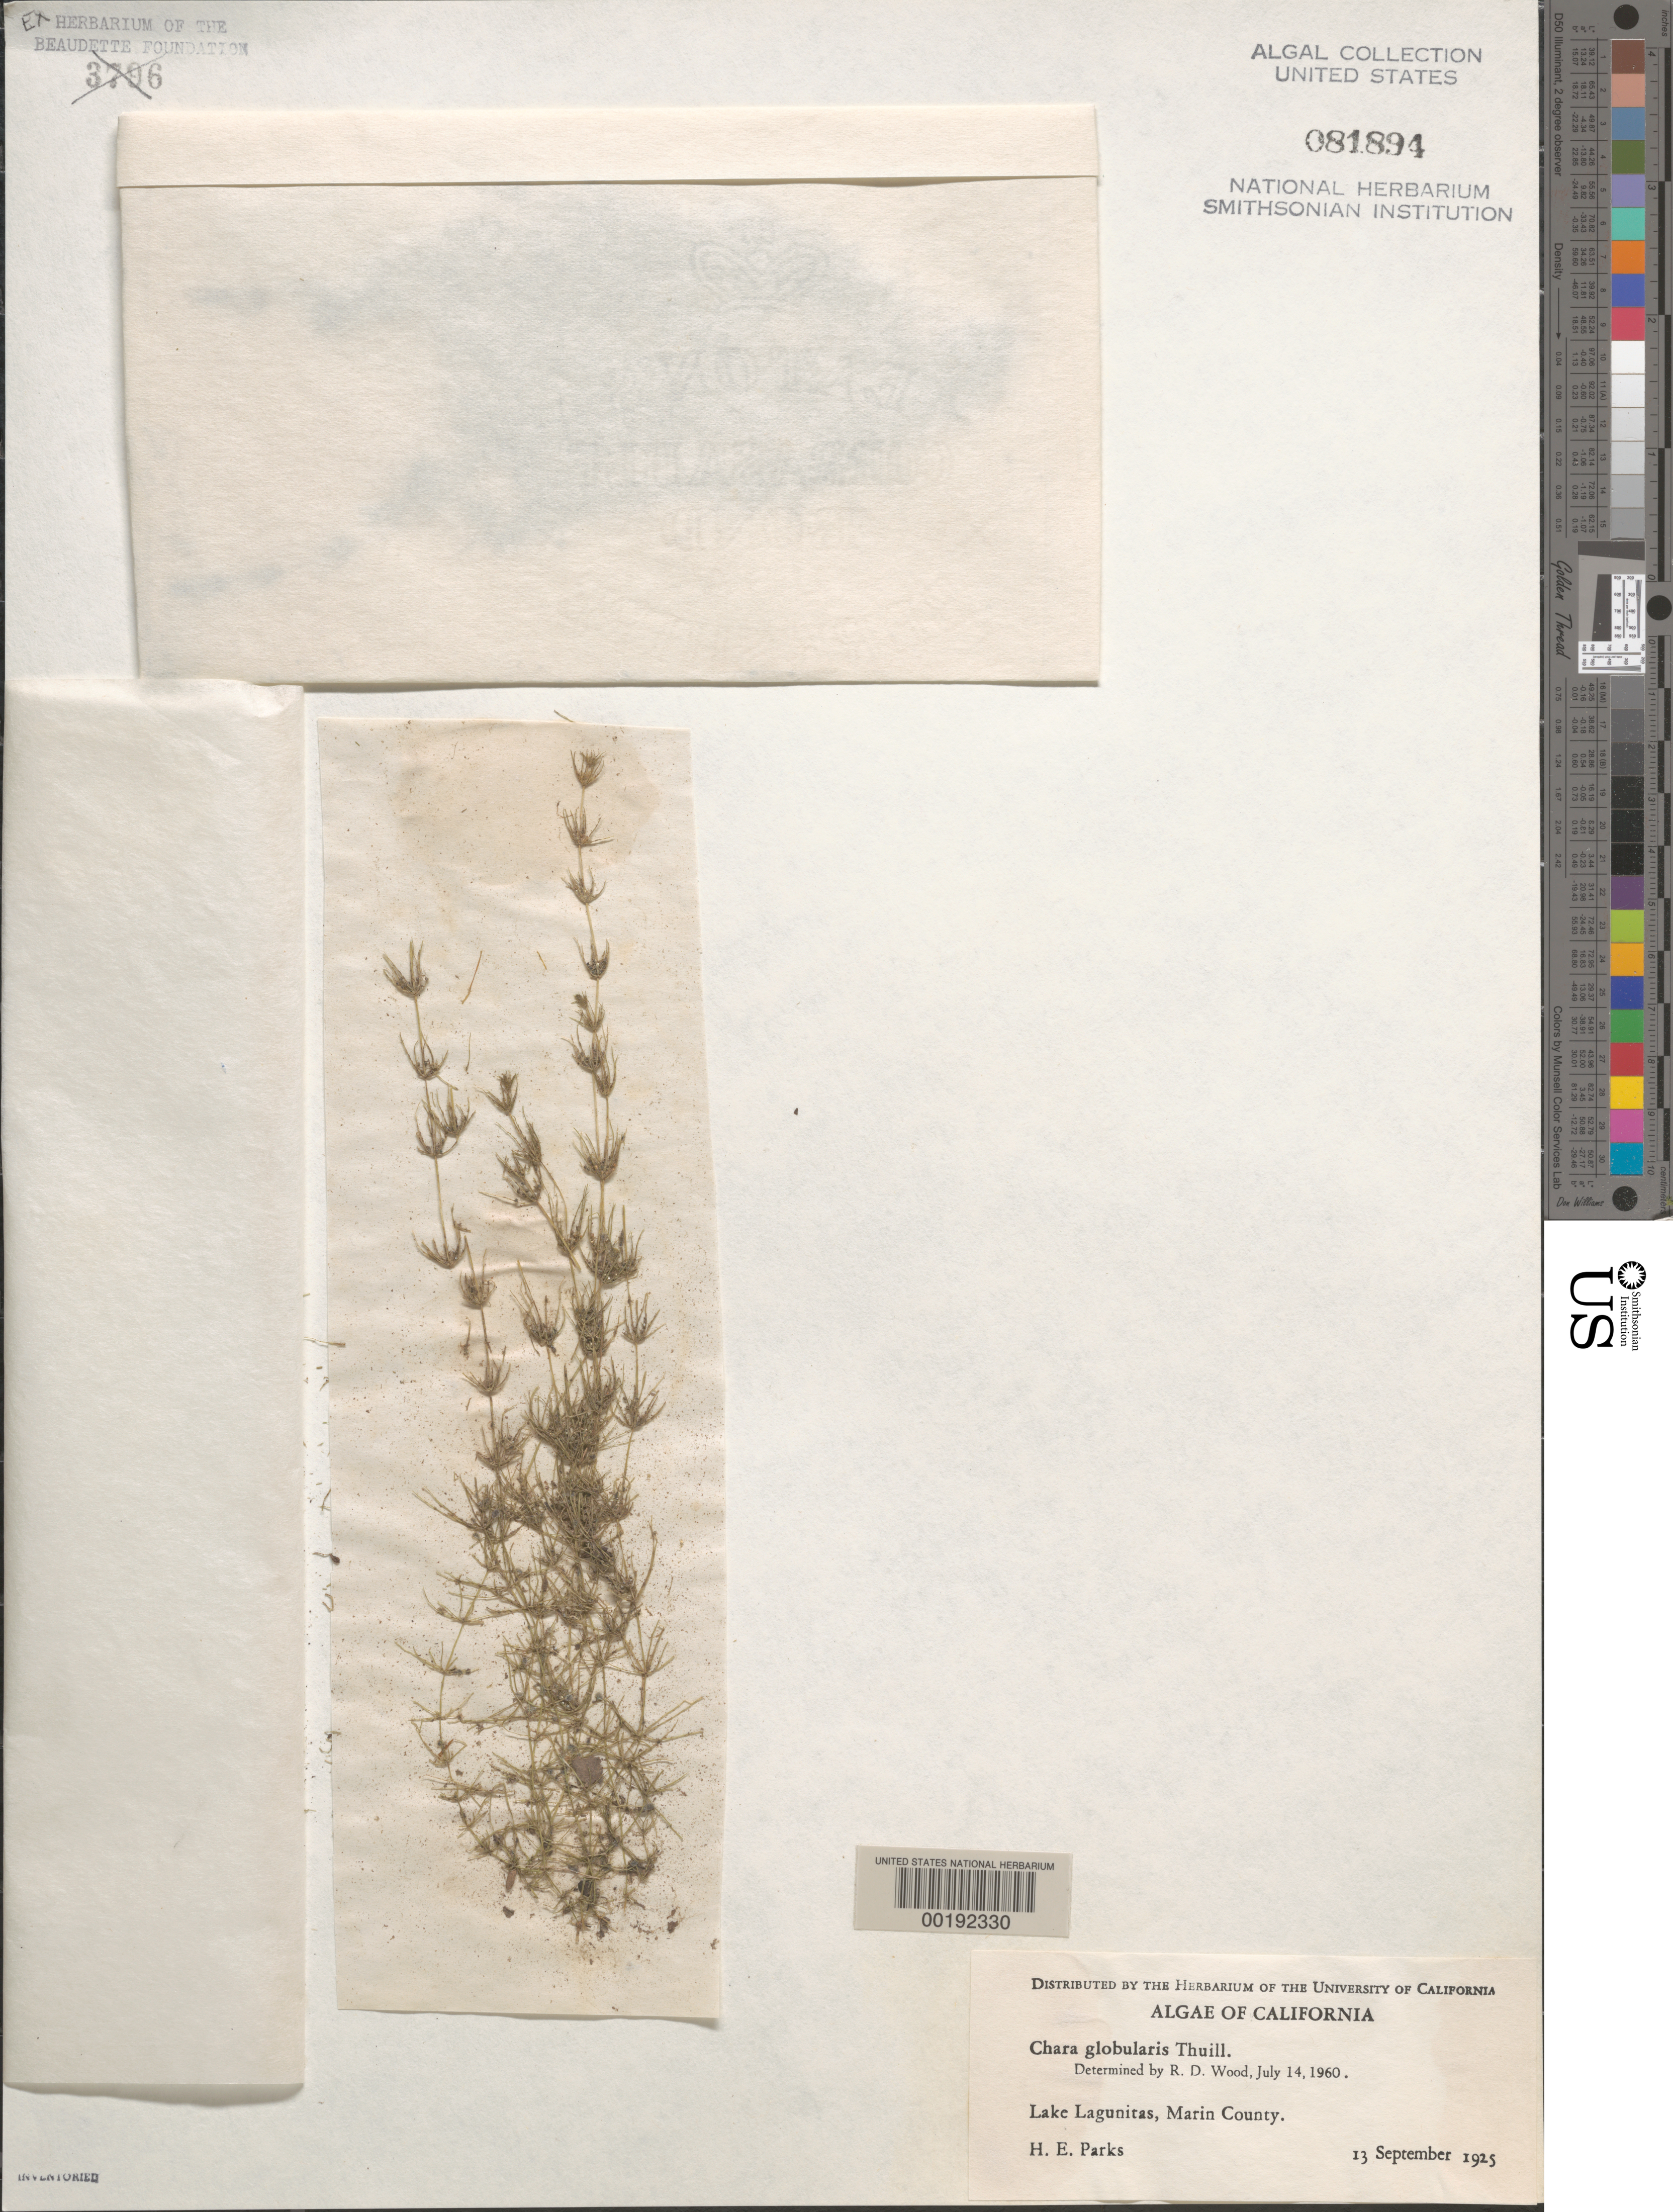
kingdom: Plantae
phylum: Charophyta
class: Charophyceae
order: Charales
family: Characeae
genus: Chara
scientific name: Chara globularis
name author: Thuiller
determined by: Wood, R. D.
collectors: H. E. Parks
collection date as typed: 13 Sep 1925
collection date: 1925-09-13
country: United States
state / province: California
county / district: Marin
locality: Lake Lagunitas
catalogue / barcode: US 81894